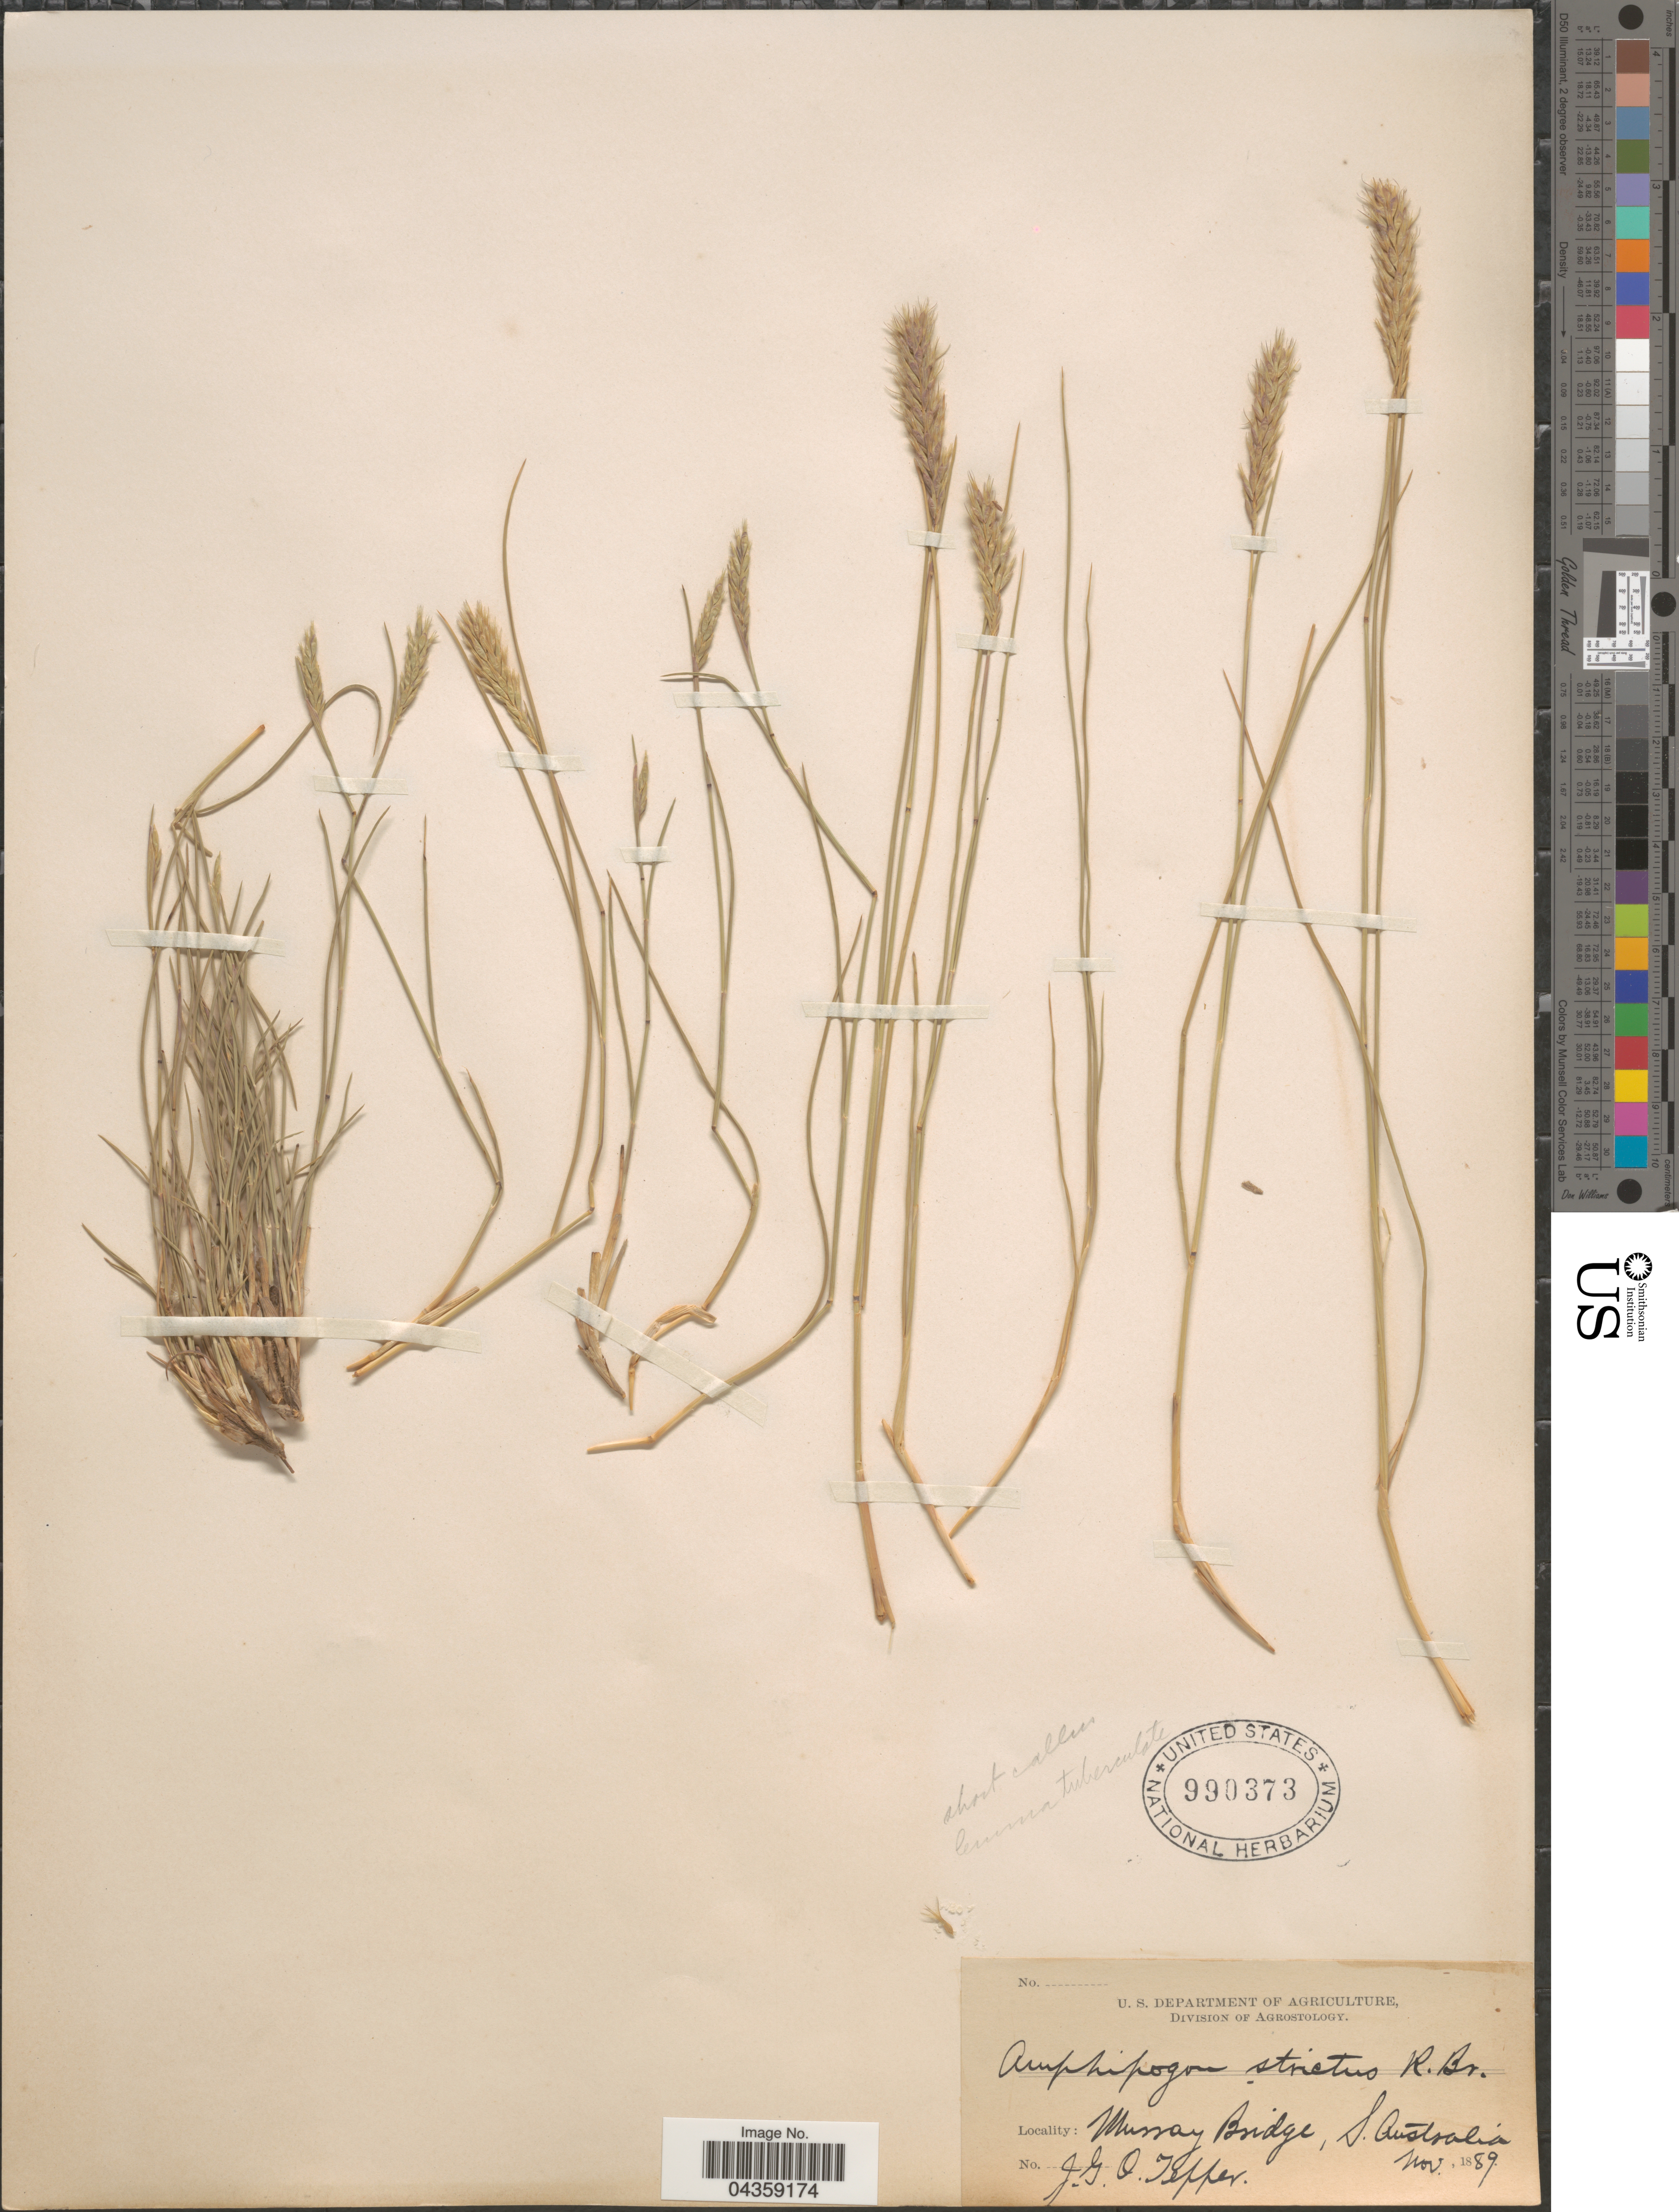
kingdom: Plantae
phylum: Tracheophyta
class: Liliopsida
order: Poales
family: Poaceae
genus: Amphipogon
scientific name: Amphipogon strictus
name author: R. Br.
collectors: J. Tepper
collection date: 1889-11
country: Australia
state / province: South Australia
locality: Murray Bridge, S. Australia.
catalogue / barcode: US 990373